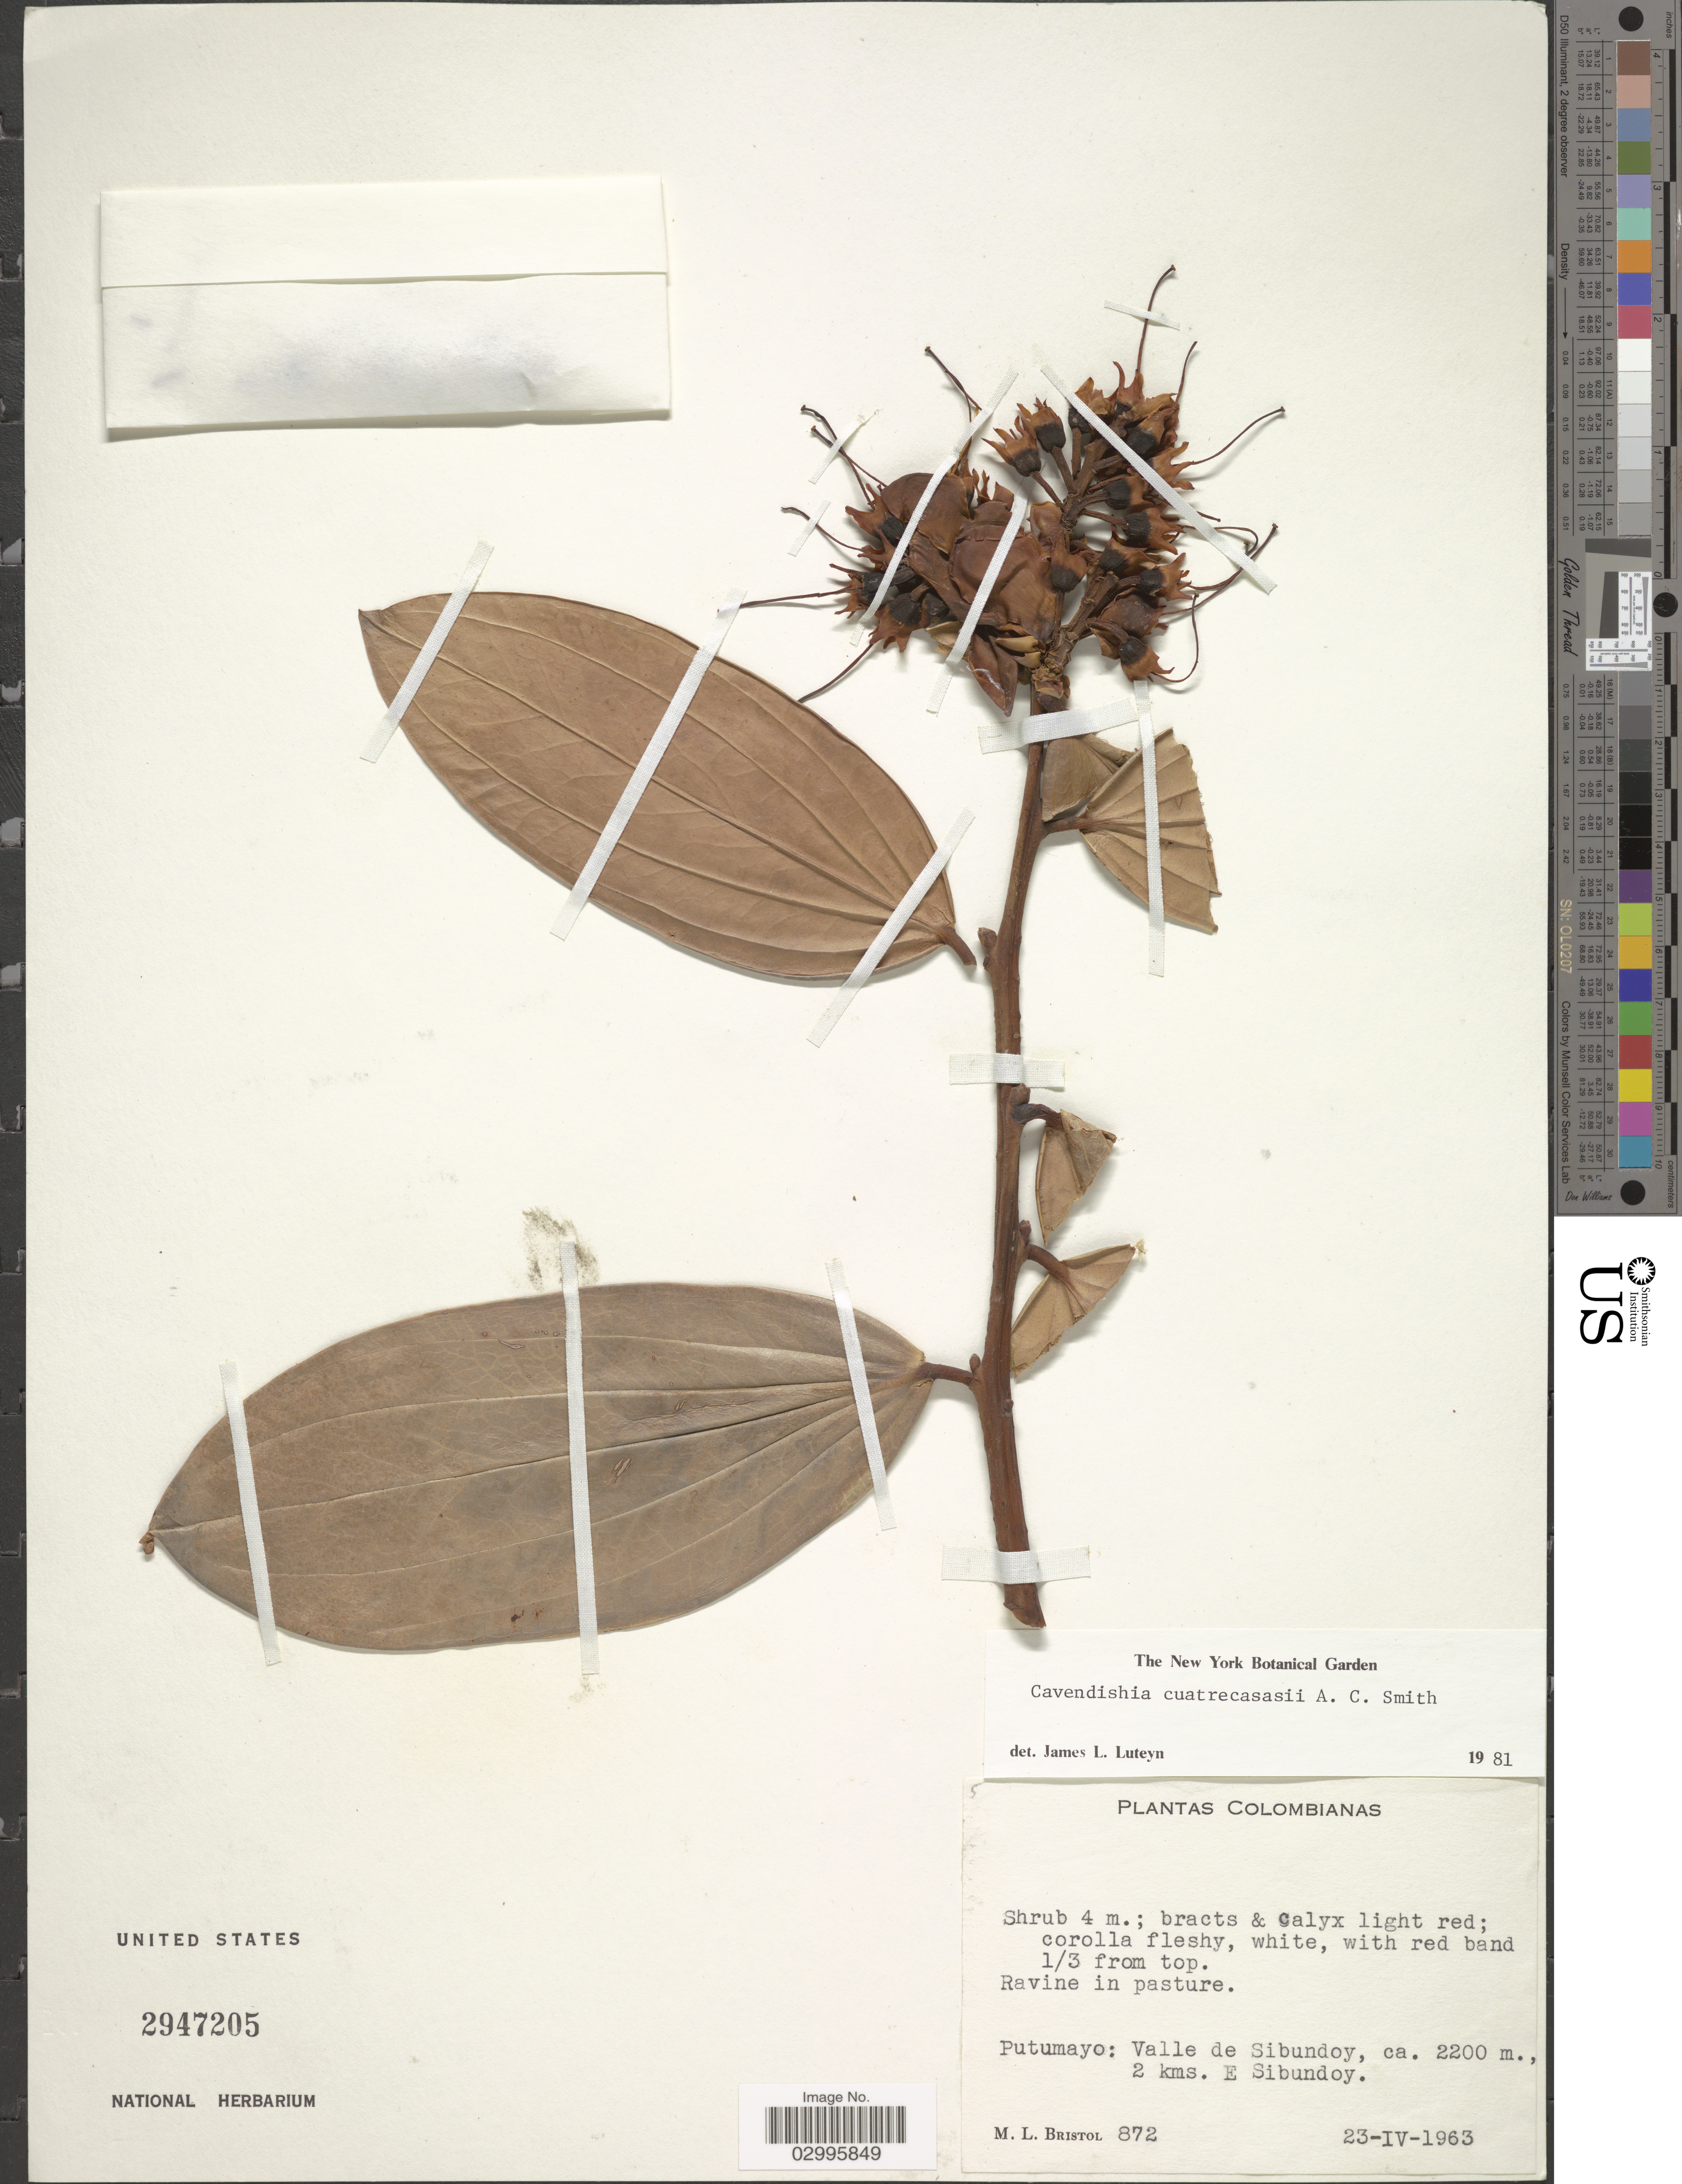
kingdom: Plantae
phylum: Tracheophyta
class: Magnoliopsida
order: Ericales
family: Ericaceae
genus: Cavendishia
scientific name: Cavendishia cuatrecasasii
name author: A.C. Sm. in Cuatrec.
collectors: M. L. Bristol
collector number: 872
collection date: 1963-04-23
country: Colombia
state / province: Putumayo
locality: Valle de Sibundoy, 2 kms. E Sibundoy.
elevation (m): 2200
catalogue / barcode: US 2947205